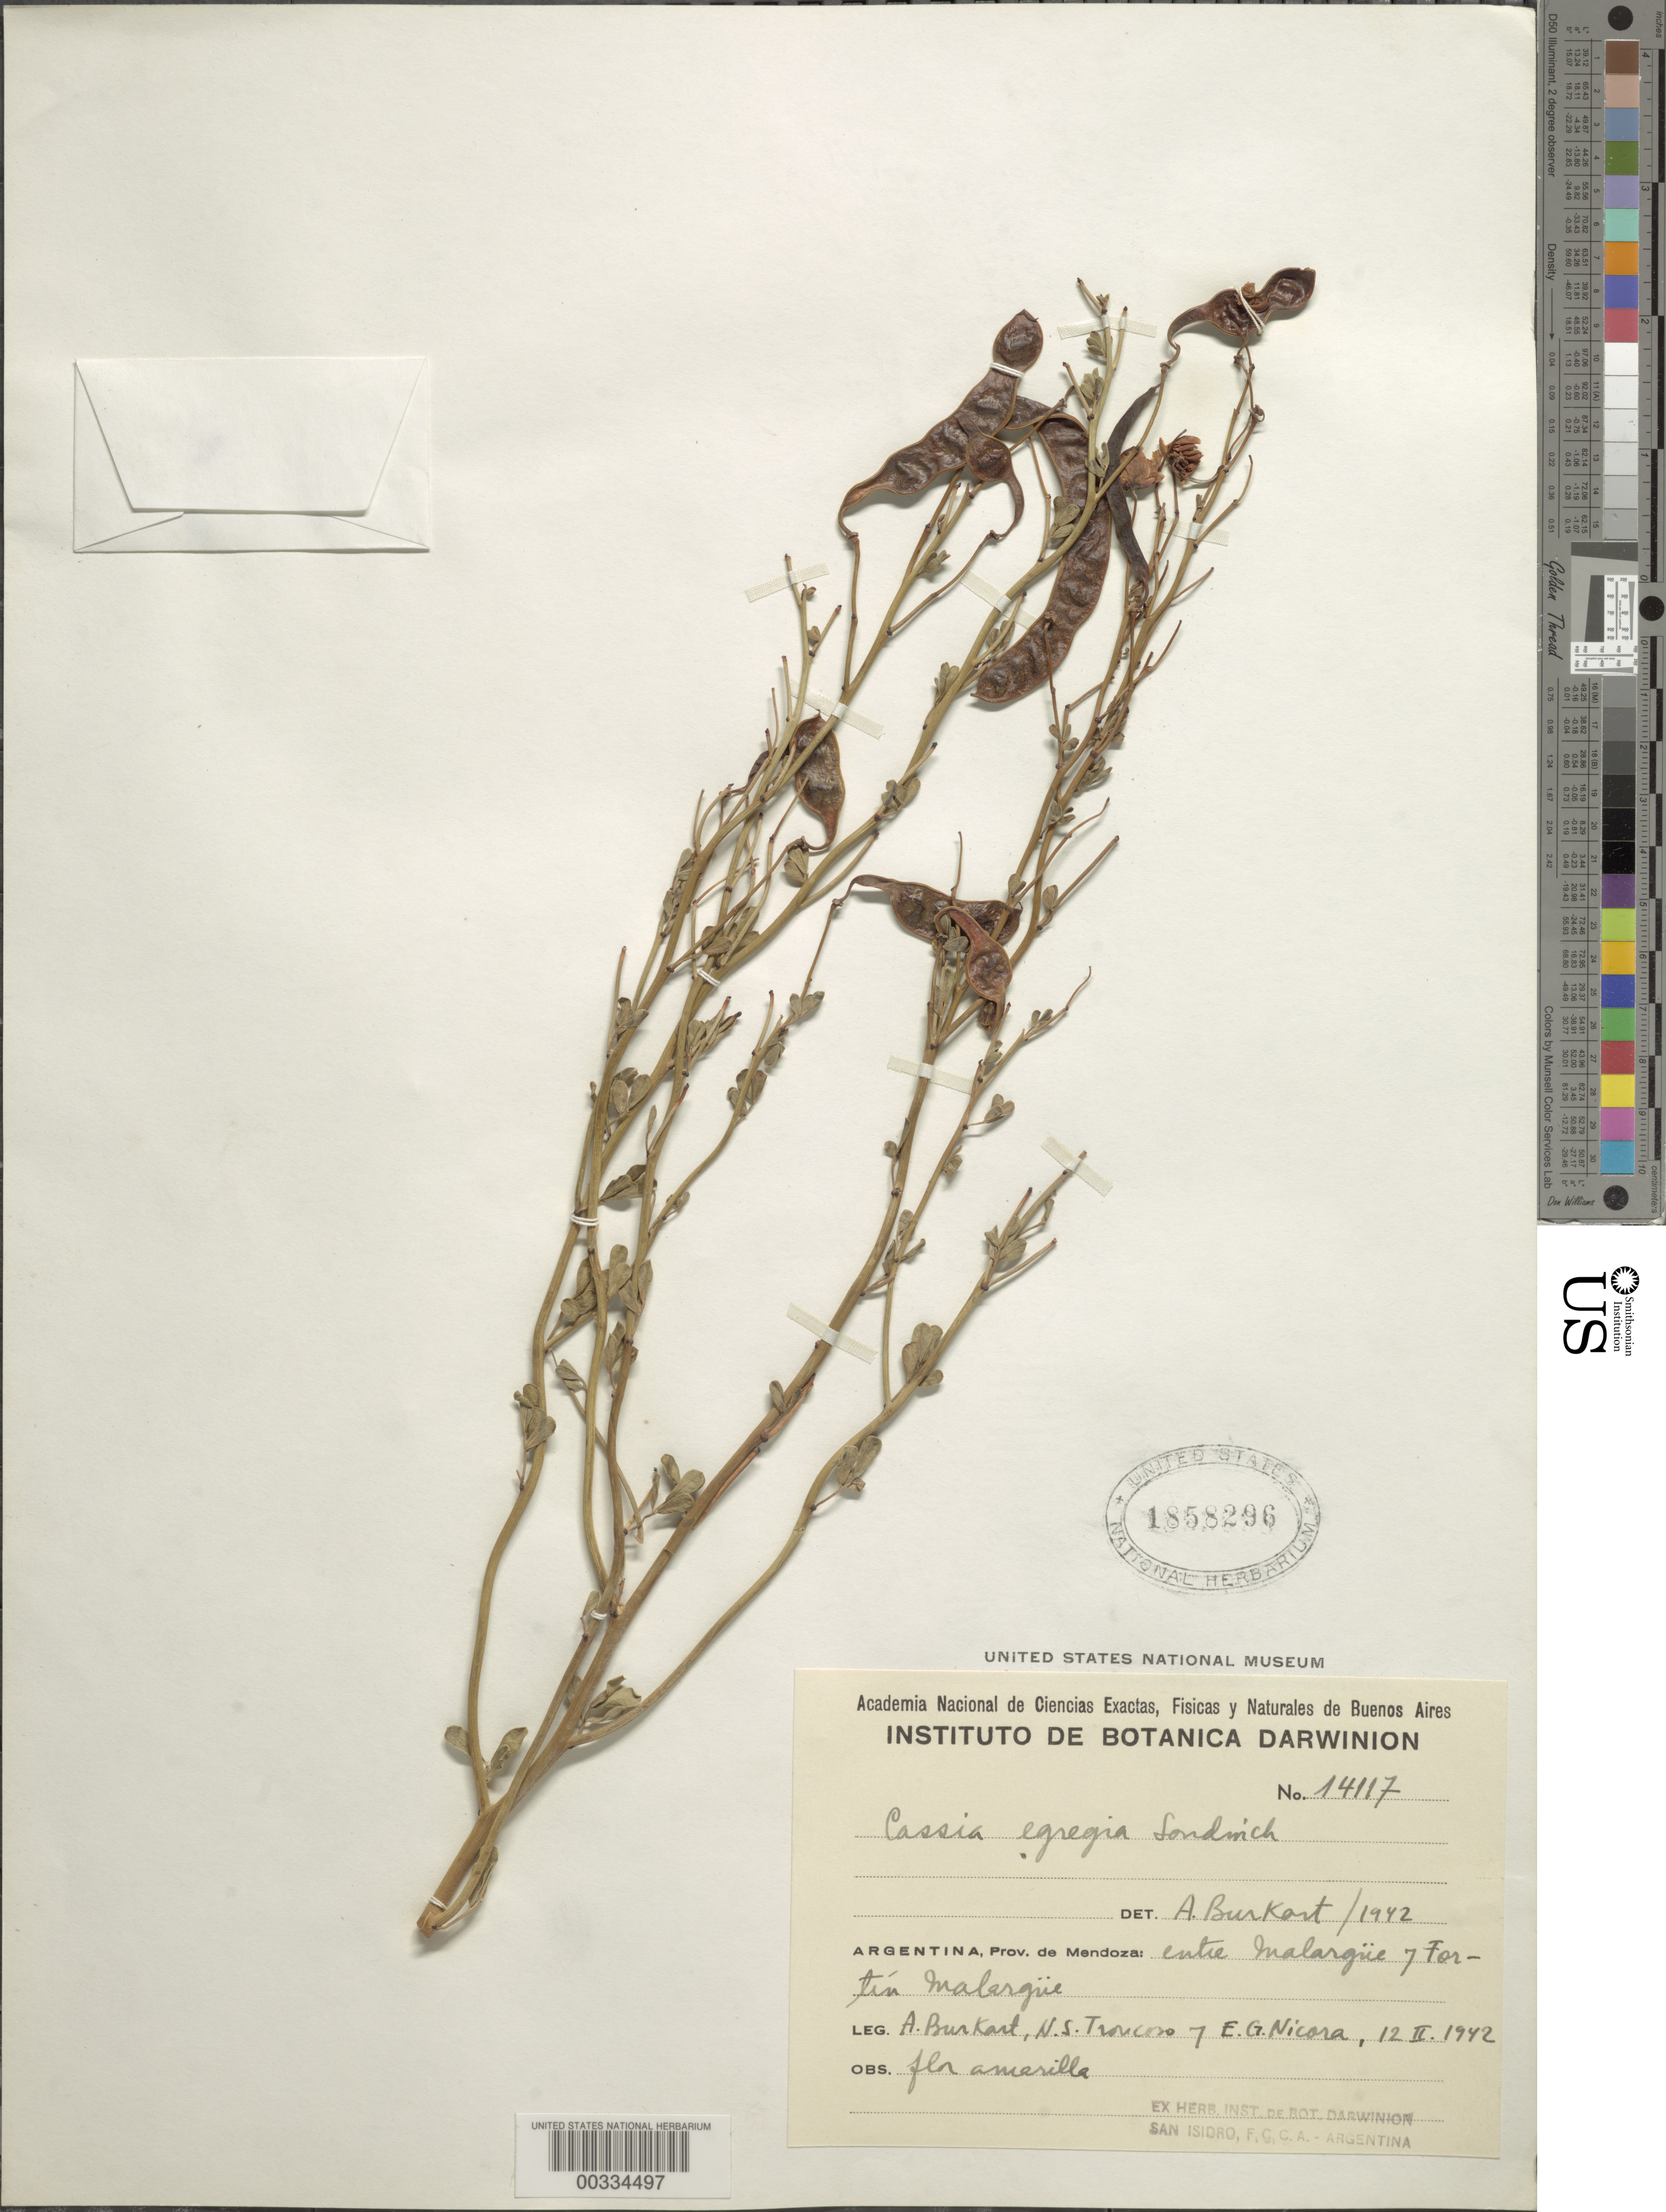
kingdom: Plantae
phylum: Tracheophyta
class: Magnoliopsida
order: Fabales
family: Fabaceae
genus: Senna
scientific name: Senna kurtzii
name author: (Harms) H.S. Irwin & Barneby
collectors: A. E. Burkart, N. Troncoso & E. G. Nicora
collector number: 14117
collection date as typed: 12 Feb 1942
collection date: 1942-02-12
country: Argentina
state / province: Mendoza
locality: Between Malargue and Fortin Malargue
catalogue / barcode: US 1858296